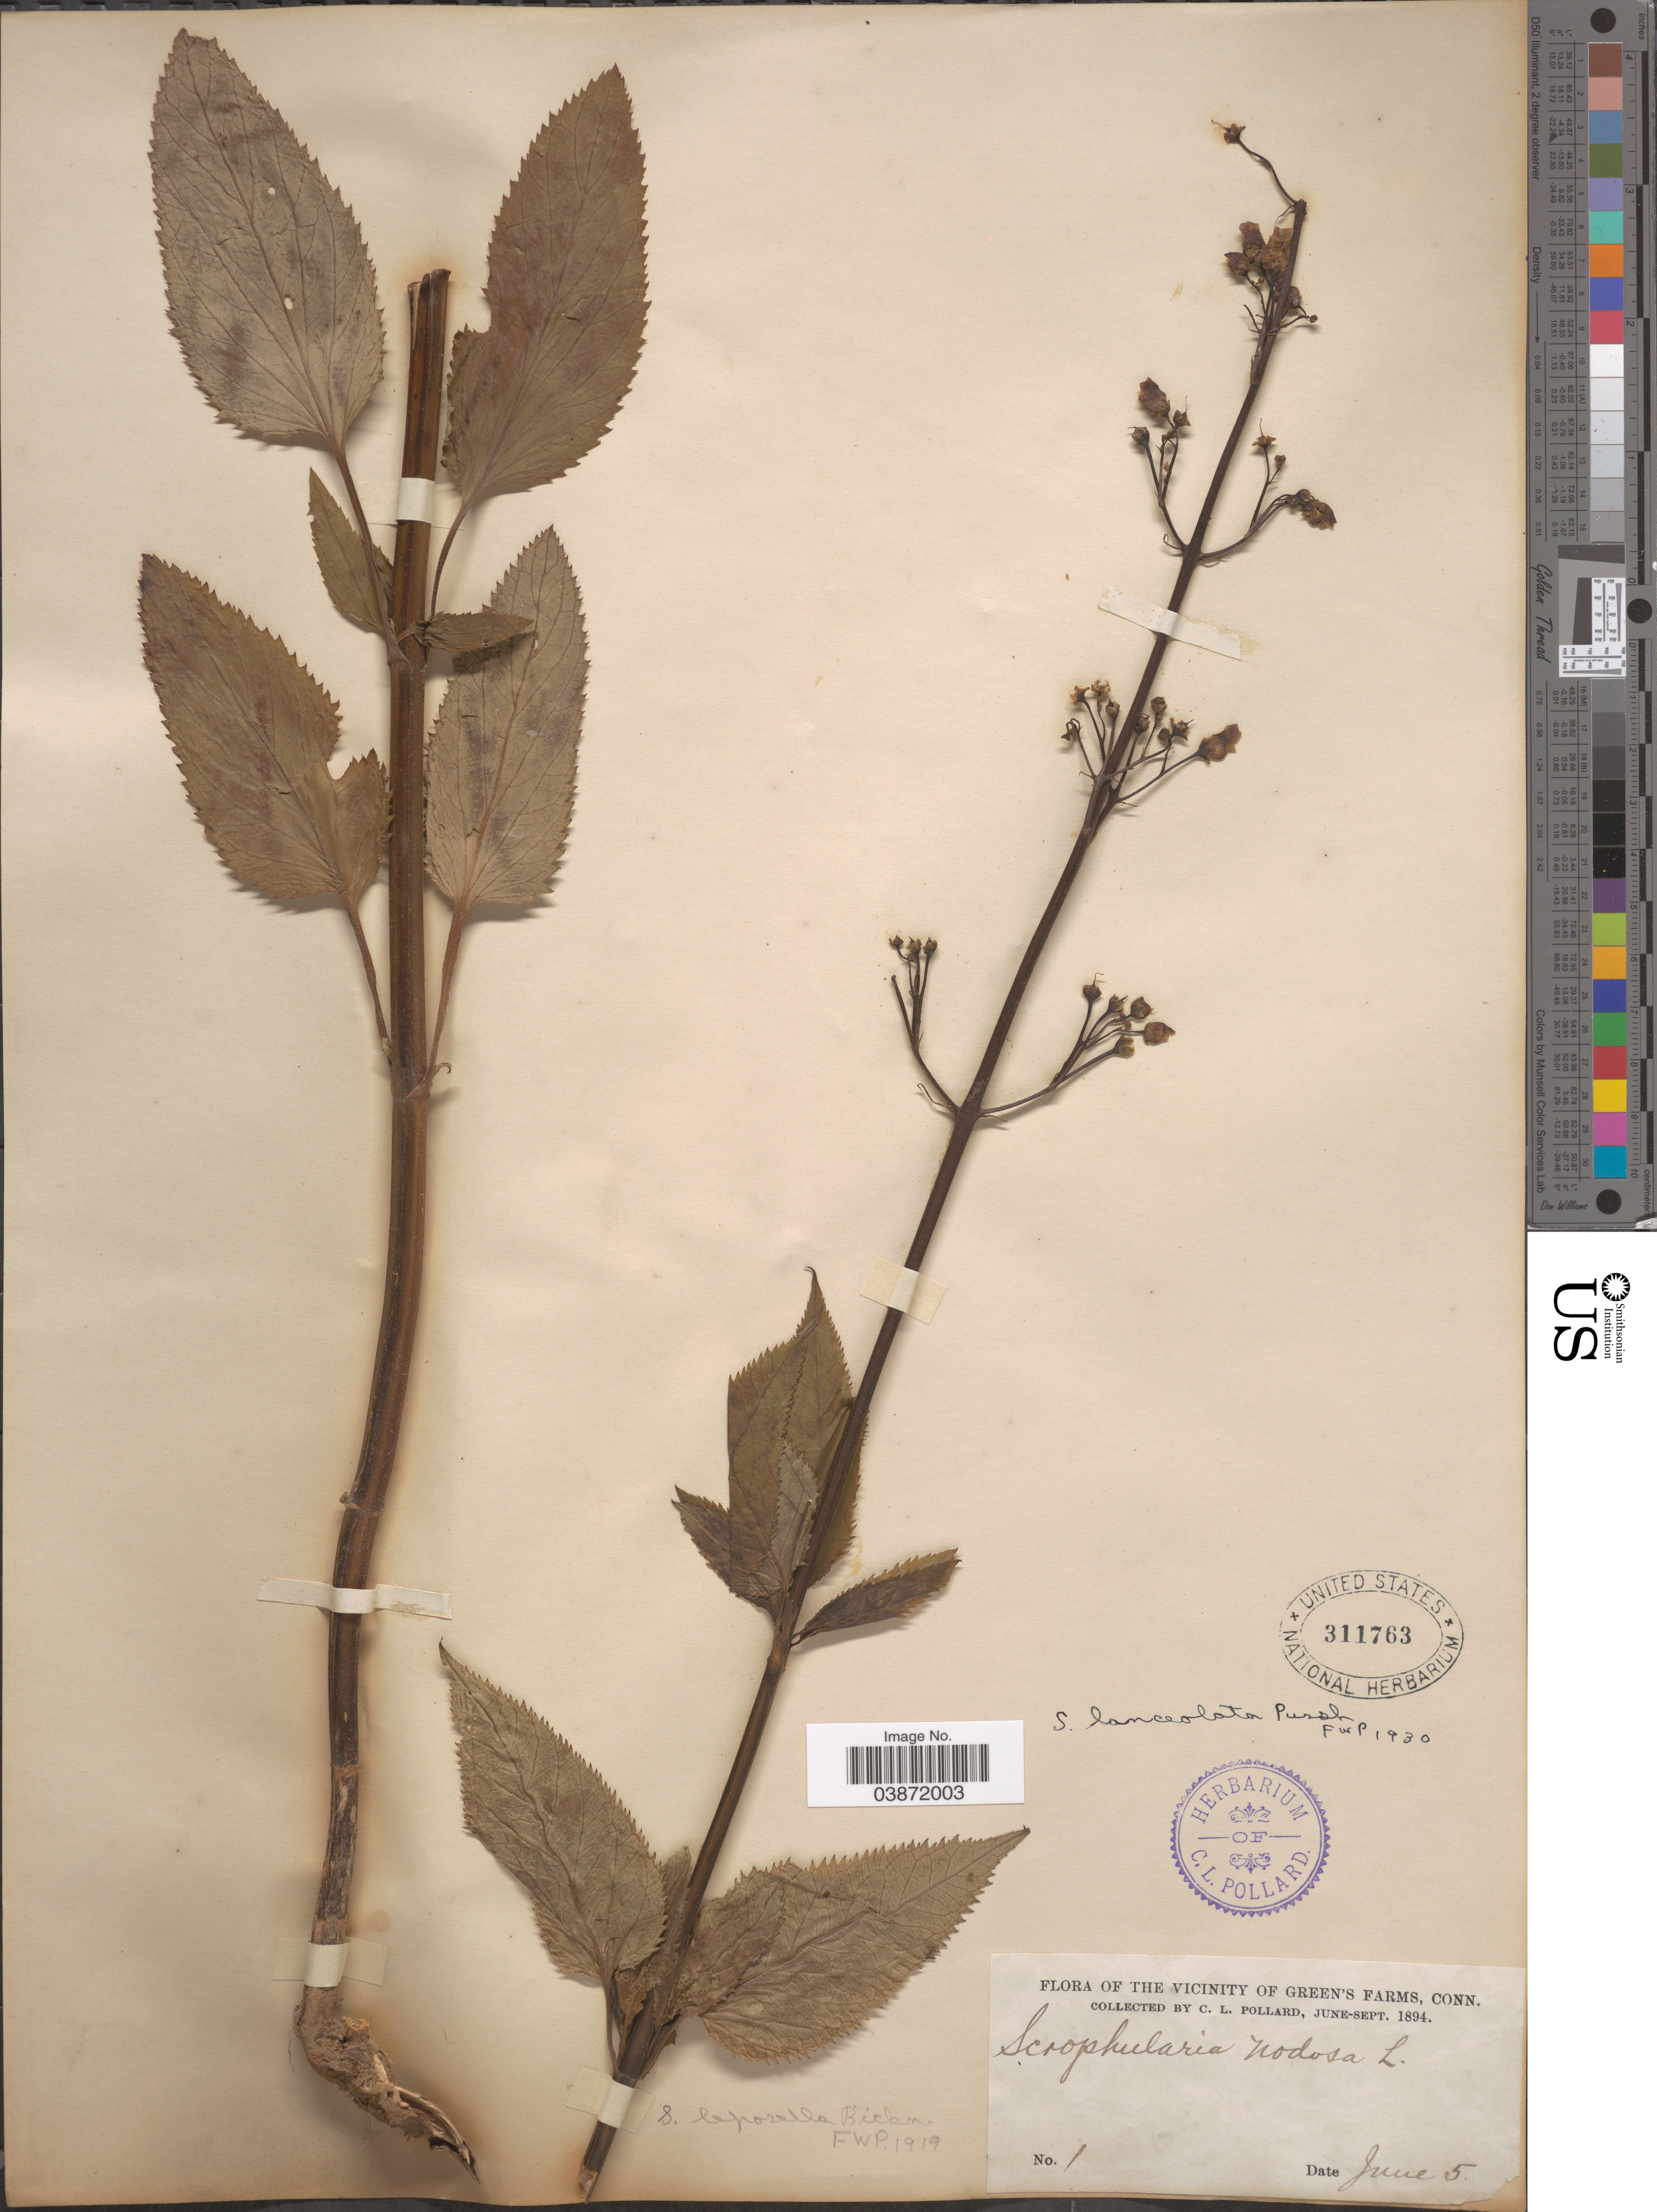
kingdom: Plantae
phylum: Tracheophyta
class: Magnoliopsida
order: Lamiales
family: Scrophulariaceae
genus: Scrophularia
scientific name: Scrophularia lanceolata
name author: Pursh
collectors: C. L. Pollard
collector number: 1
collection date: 1894-06-05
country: United States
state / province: Connecticut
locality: The vicinity of Green's Farms.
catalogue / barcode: US 311763